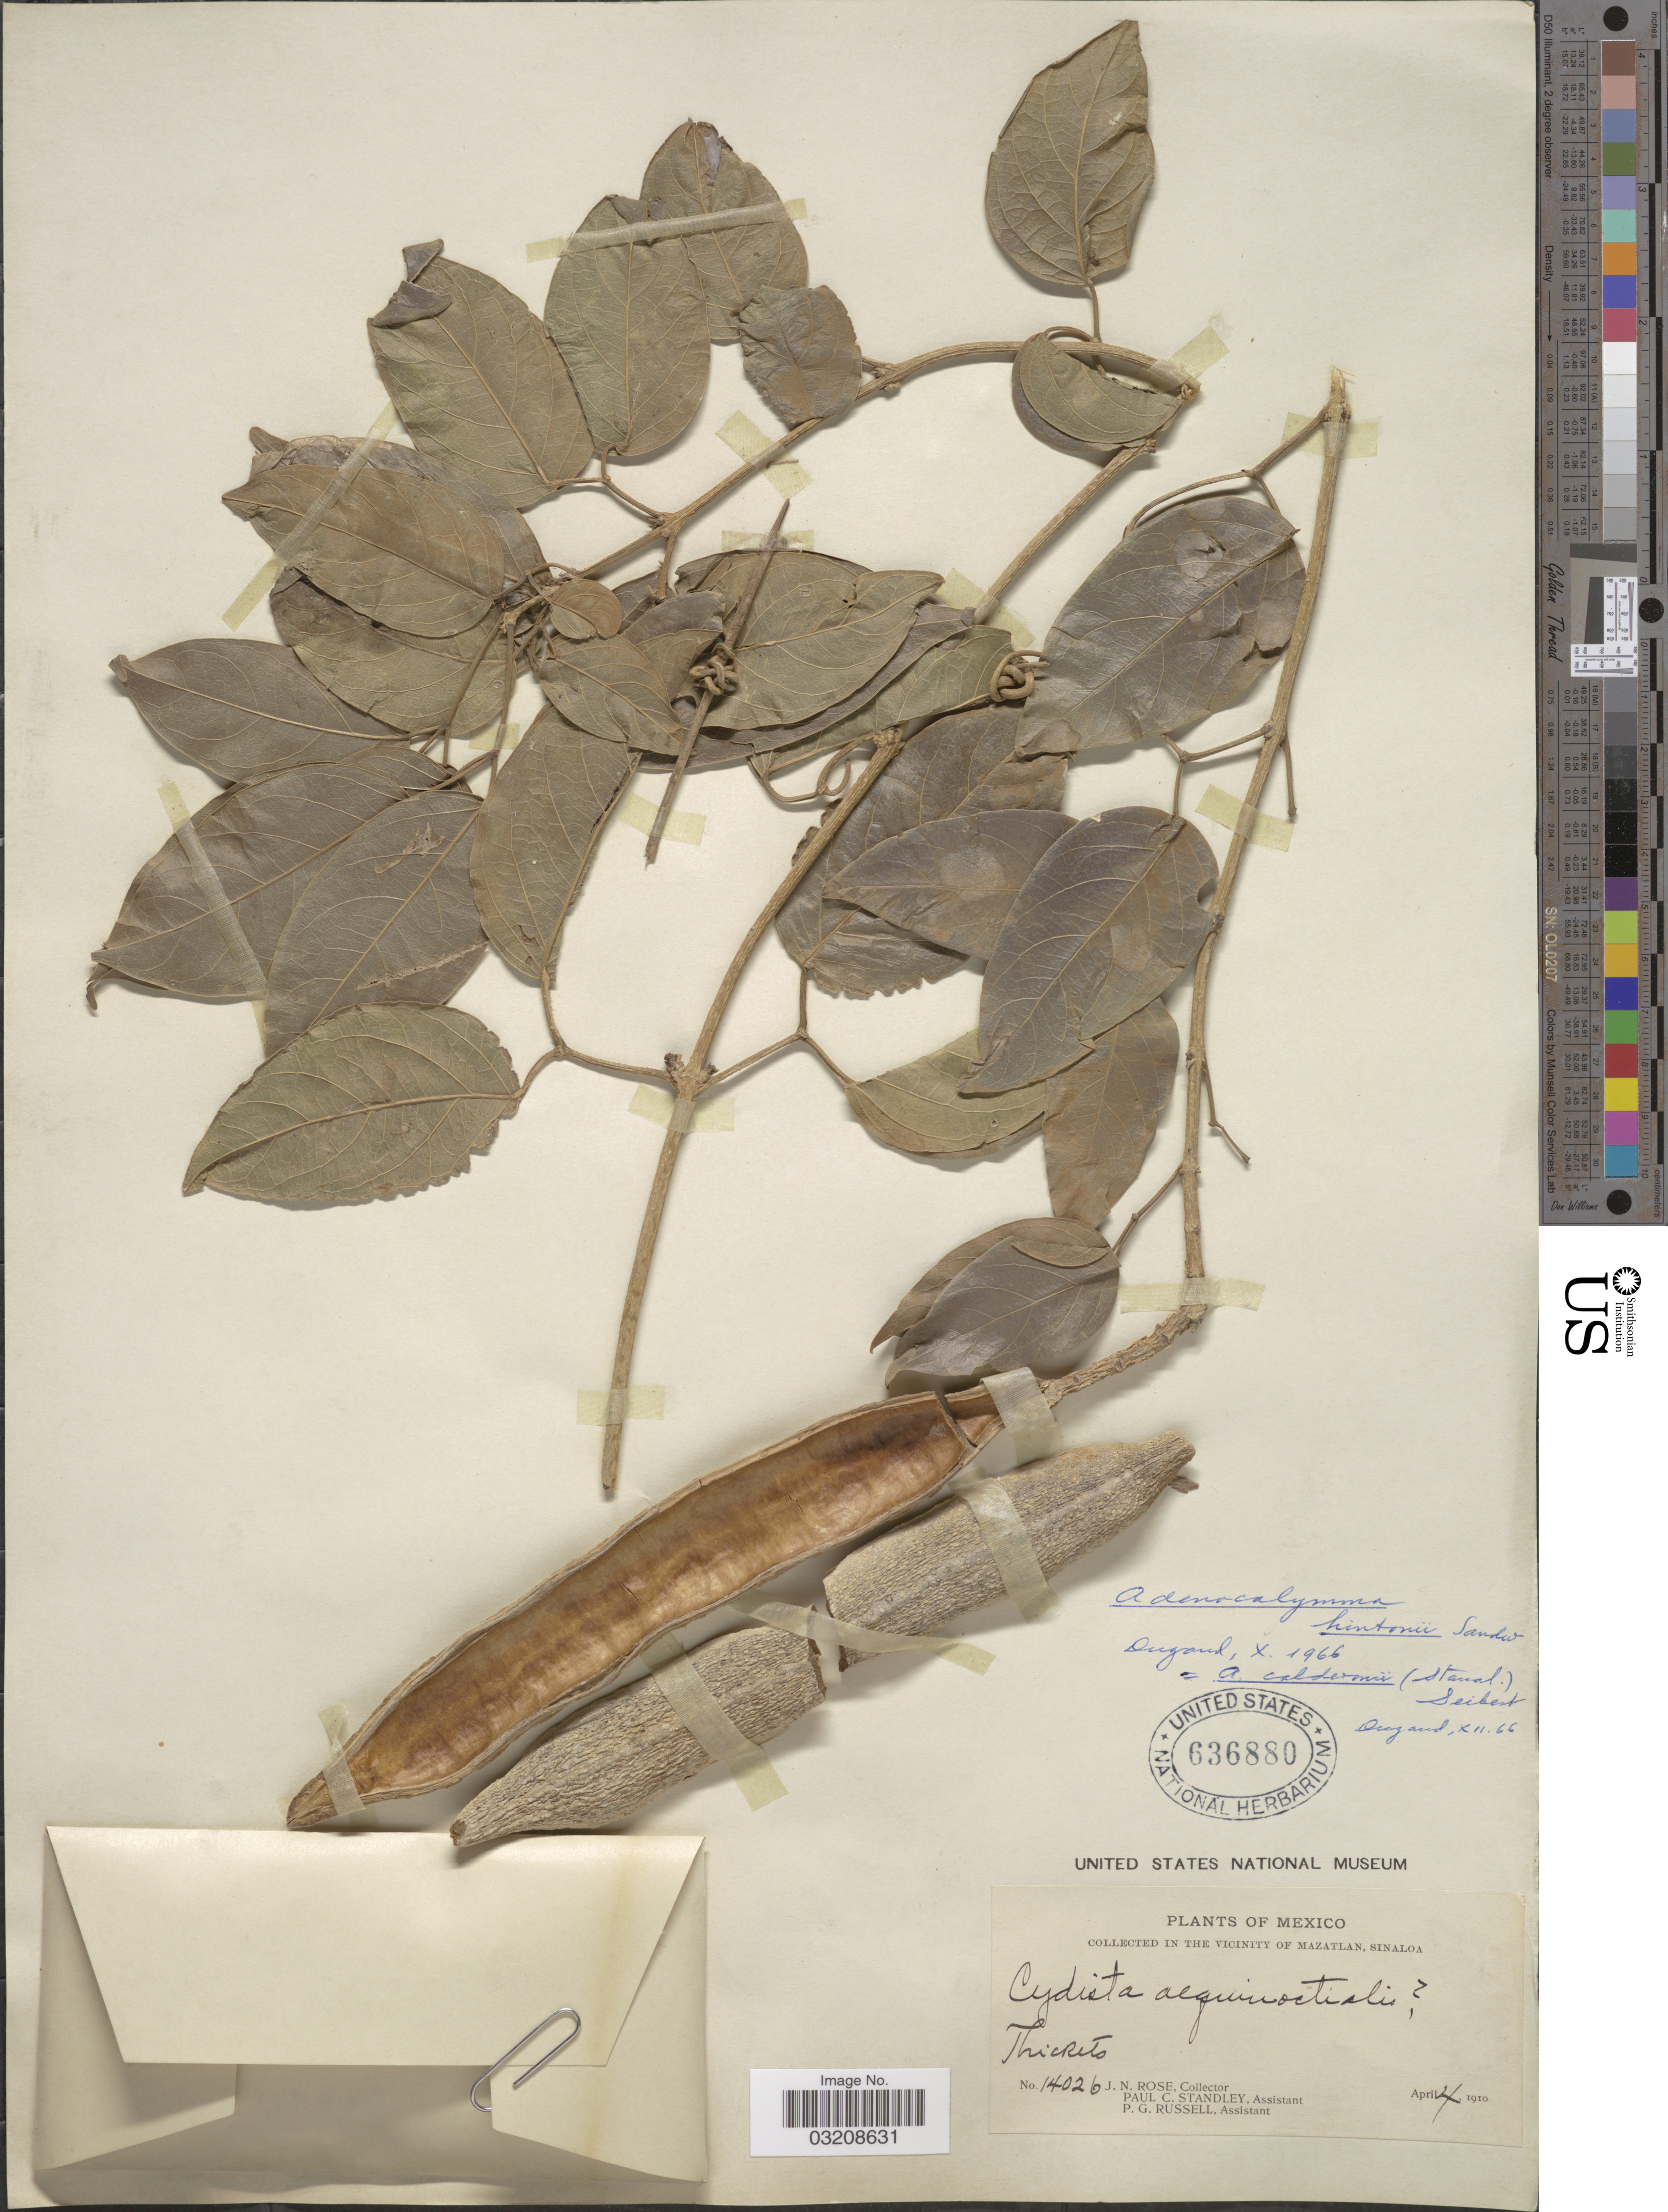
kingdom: Plantae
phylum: Tracheophyta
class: Magnoliopsida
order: Lamiales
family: Bignoniaceae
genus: Adenocalymma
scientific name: Adenocalymma calderonii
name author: (Standl.) Seibert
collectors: J. N. Rose, P. C. Standley & P. G. Russell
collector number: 14026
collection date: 1910-04-04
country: Mexico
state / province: Sinaloa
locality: In the vicinity of Mazatlan.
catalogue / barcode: US 636880